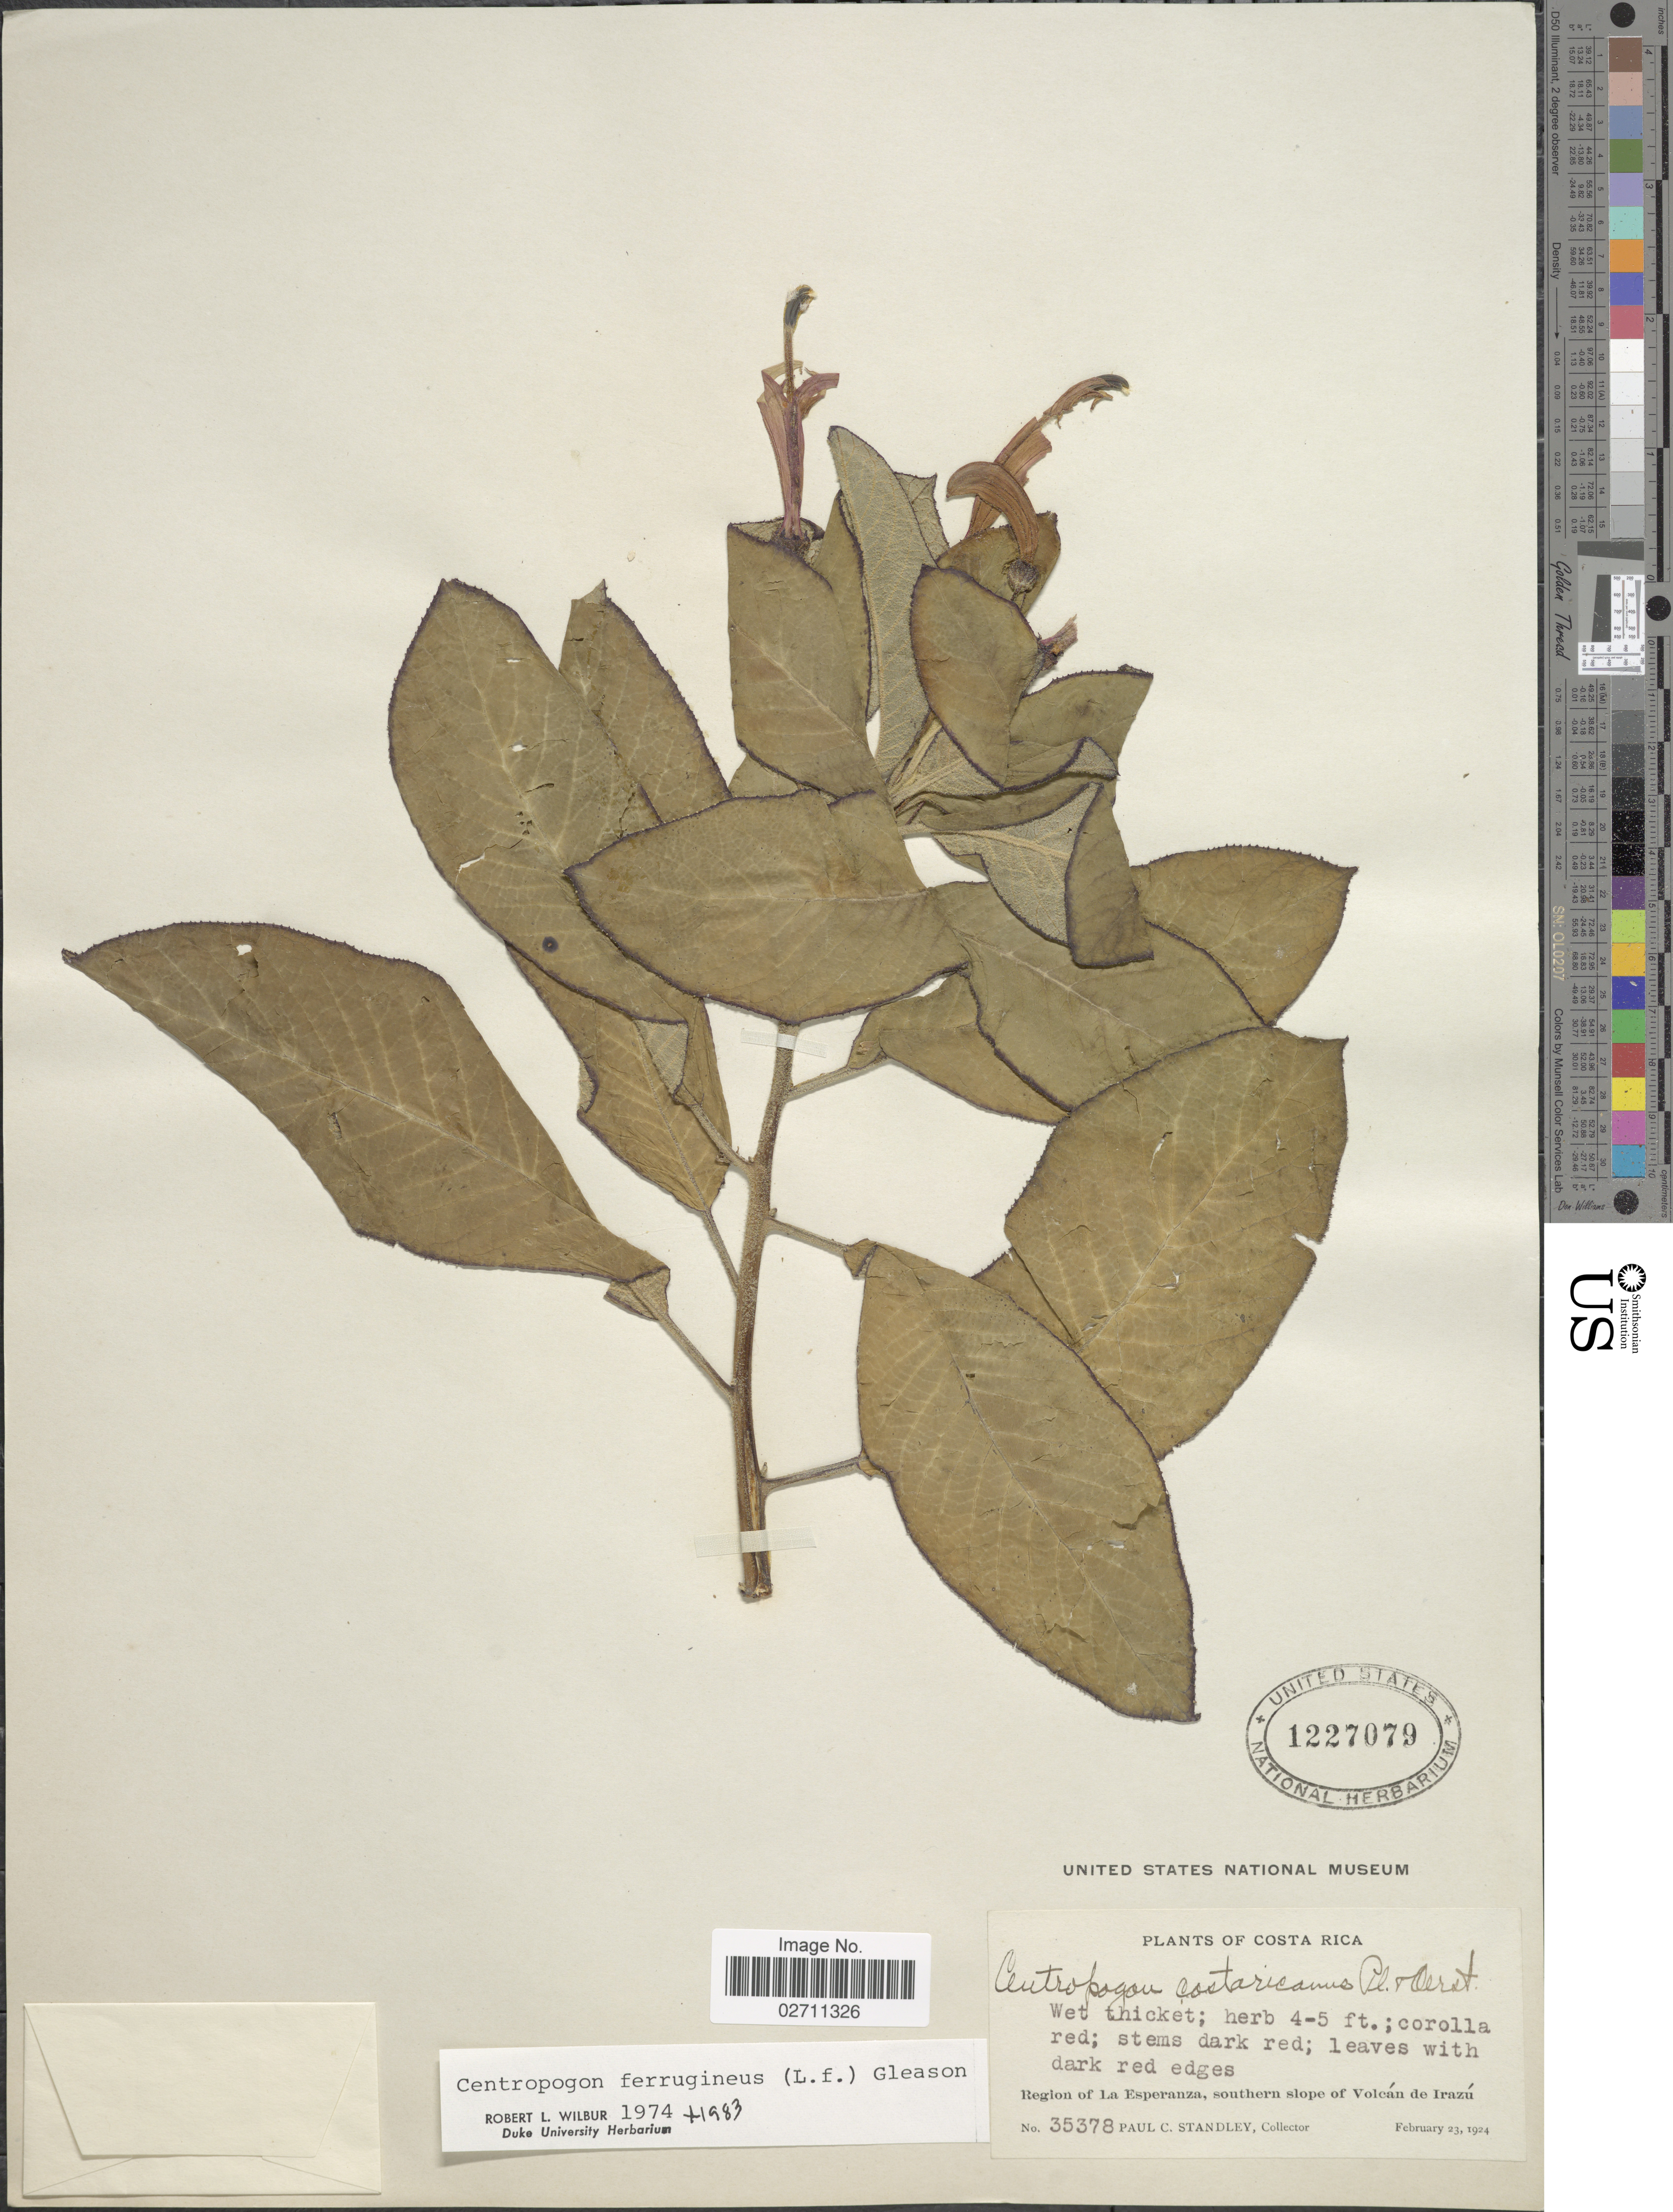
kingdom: Plantae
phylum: Tracheophyta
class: Magnoliopsida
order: Asterales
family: Campanulaceae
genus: Centropogon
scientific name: Centropogon ferrugineus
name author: (L. f.) Gleason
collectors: P. C. Standley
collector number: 35378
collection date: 1924-02-23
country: Costa Rica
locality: Region of La Esperanza, southern slope of Volcan de Irazu.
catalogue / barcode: US 1227079